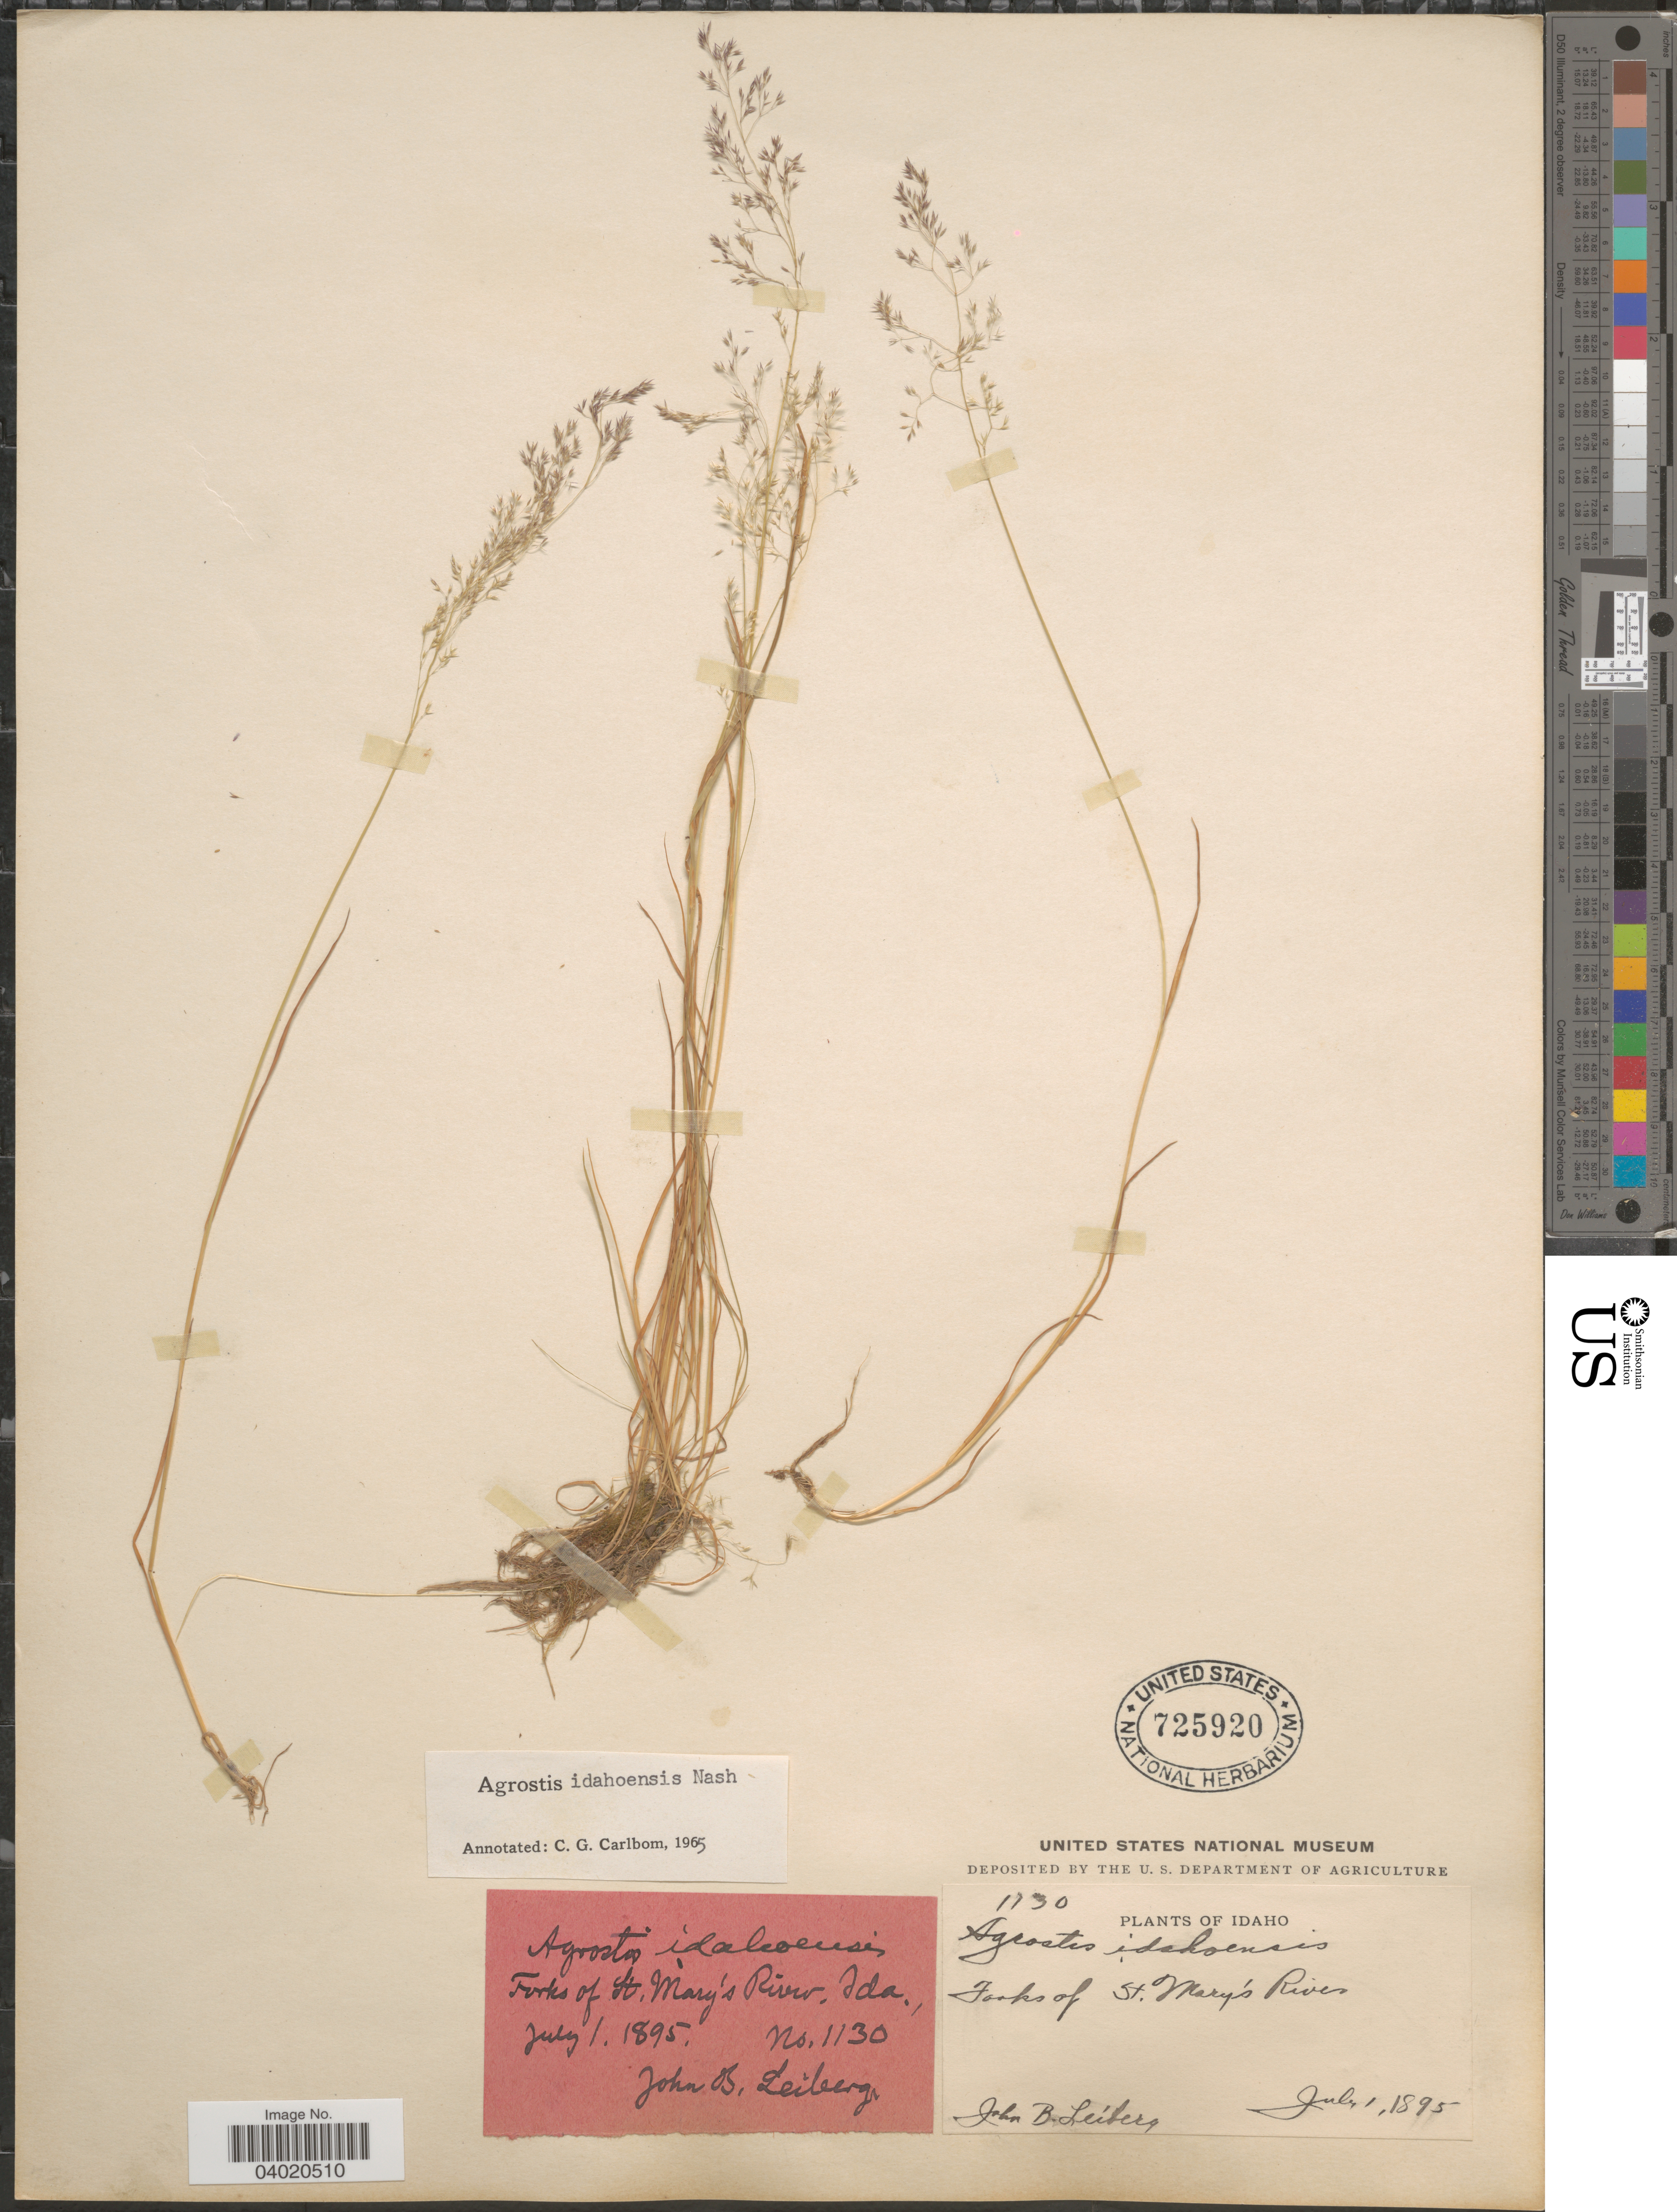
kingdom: Plantae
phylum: Tracheophyta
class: Liliopsida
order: Poales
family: Poaceae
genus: Agrostis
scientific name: Agrostis idahoensis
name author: Nash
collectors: J. B. Leiberg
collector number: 1130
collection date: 1895-07-01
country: United States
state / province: Idaho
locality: Forks of St. Mary's River.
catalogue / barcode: US 725920